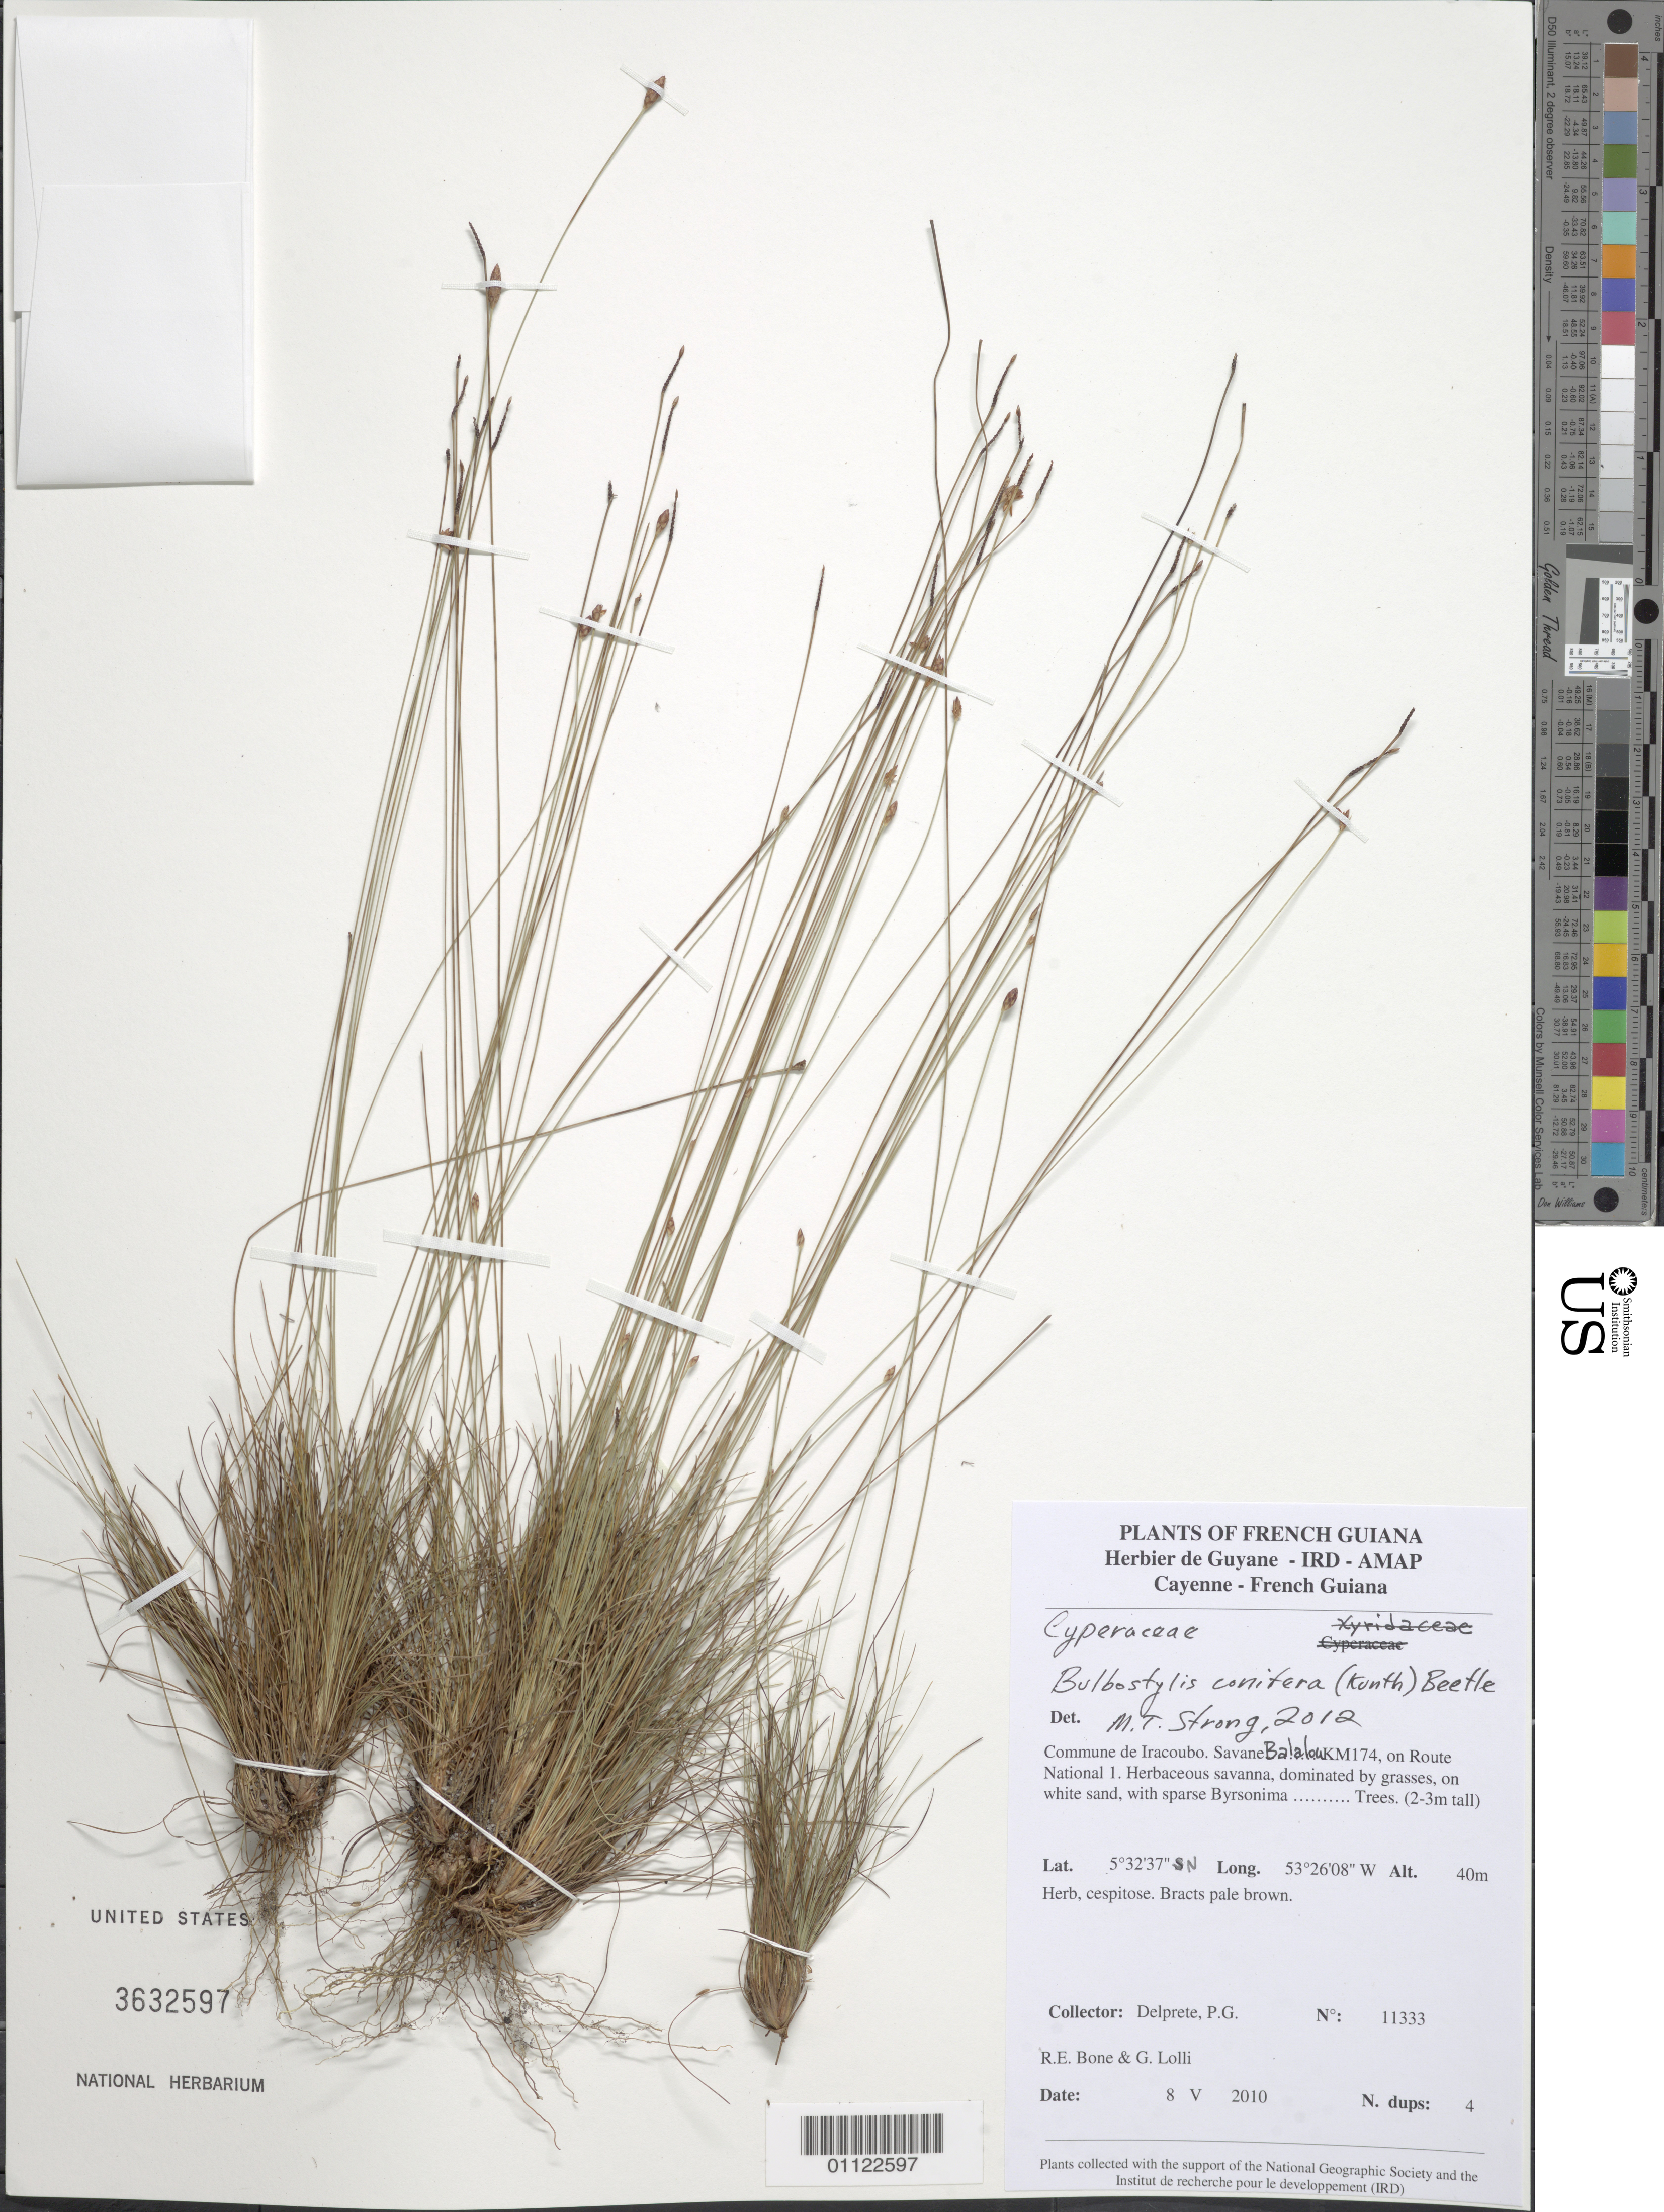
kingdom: Plantae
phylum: Tracheophyta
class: Liliopsida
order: Poales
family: Cyperaceae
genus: Bulbostylis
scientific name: Bulbostylis conifera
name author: (Kunth) C.B. Clarke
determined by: Strong, M. T., (US), Smithsonian Institution - National Museum of Natural History (UNITED STATES)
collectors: P. G. Delprete, R. Bone & G. Lolli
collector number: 11333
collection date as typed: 8-May-10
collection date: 1910-05-08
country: French Guiana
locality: Commune de Iracoubo. Savane Balalou KM 174, on Route National 1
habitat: Herbaceous savanna, dominated by grasses, on white sand, with sparse Byrsonima trees (2-3m tall)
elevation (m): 40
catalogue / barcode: US 3632597